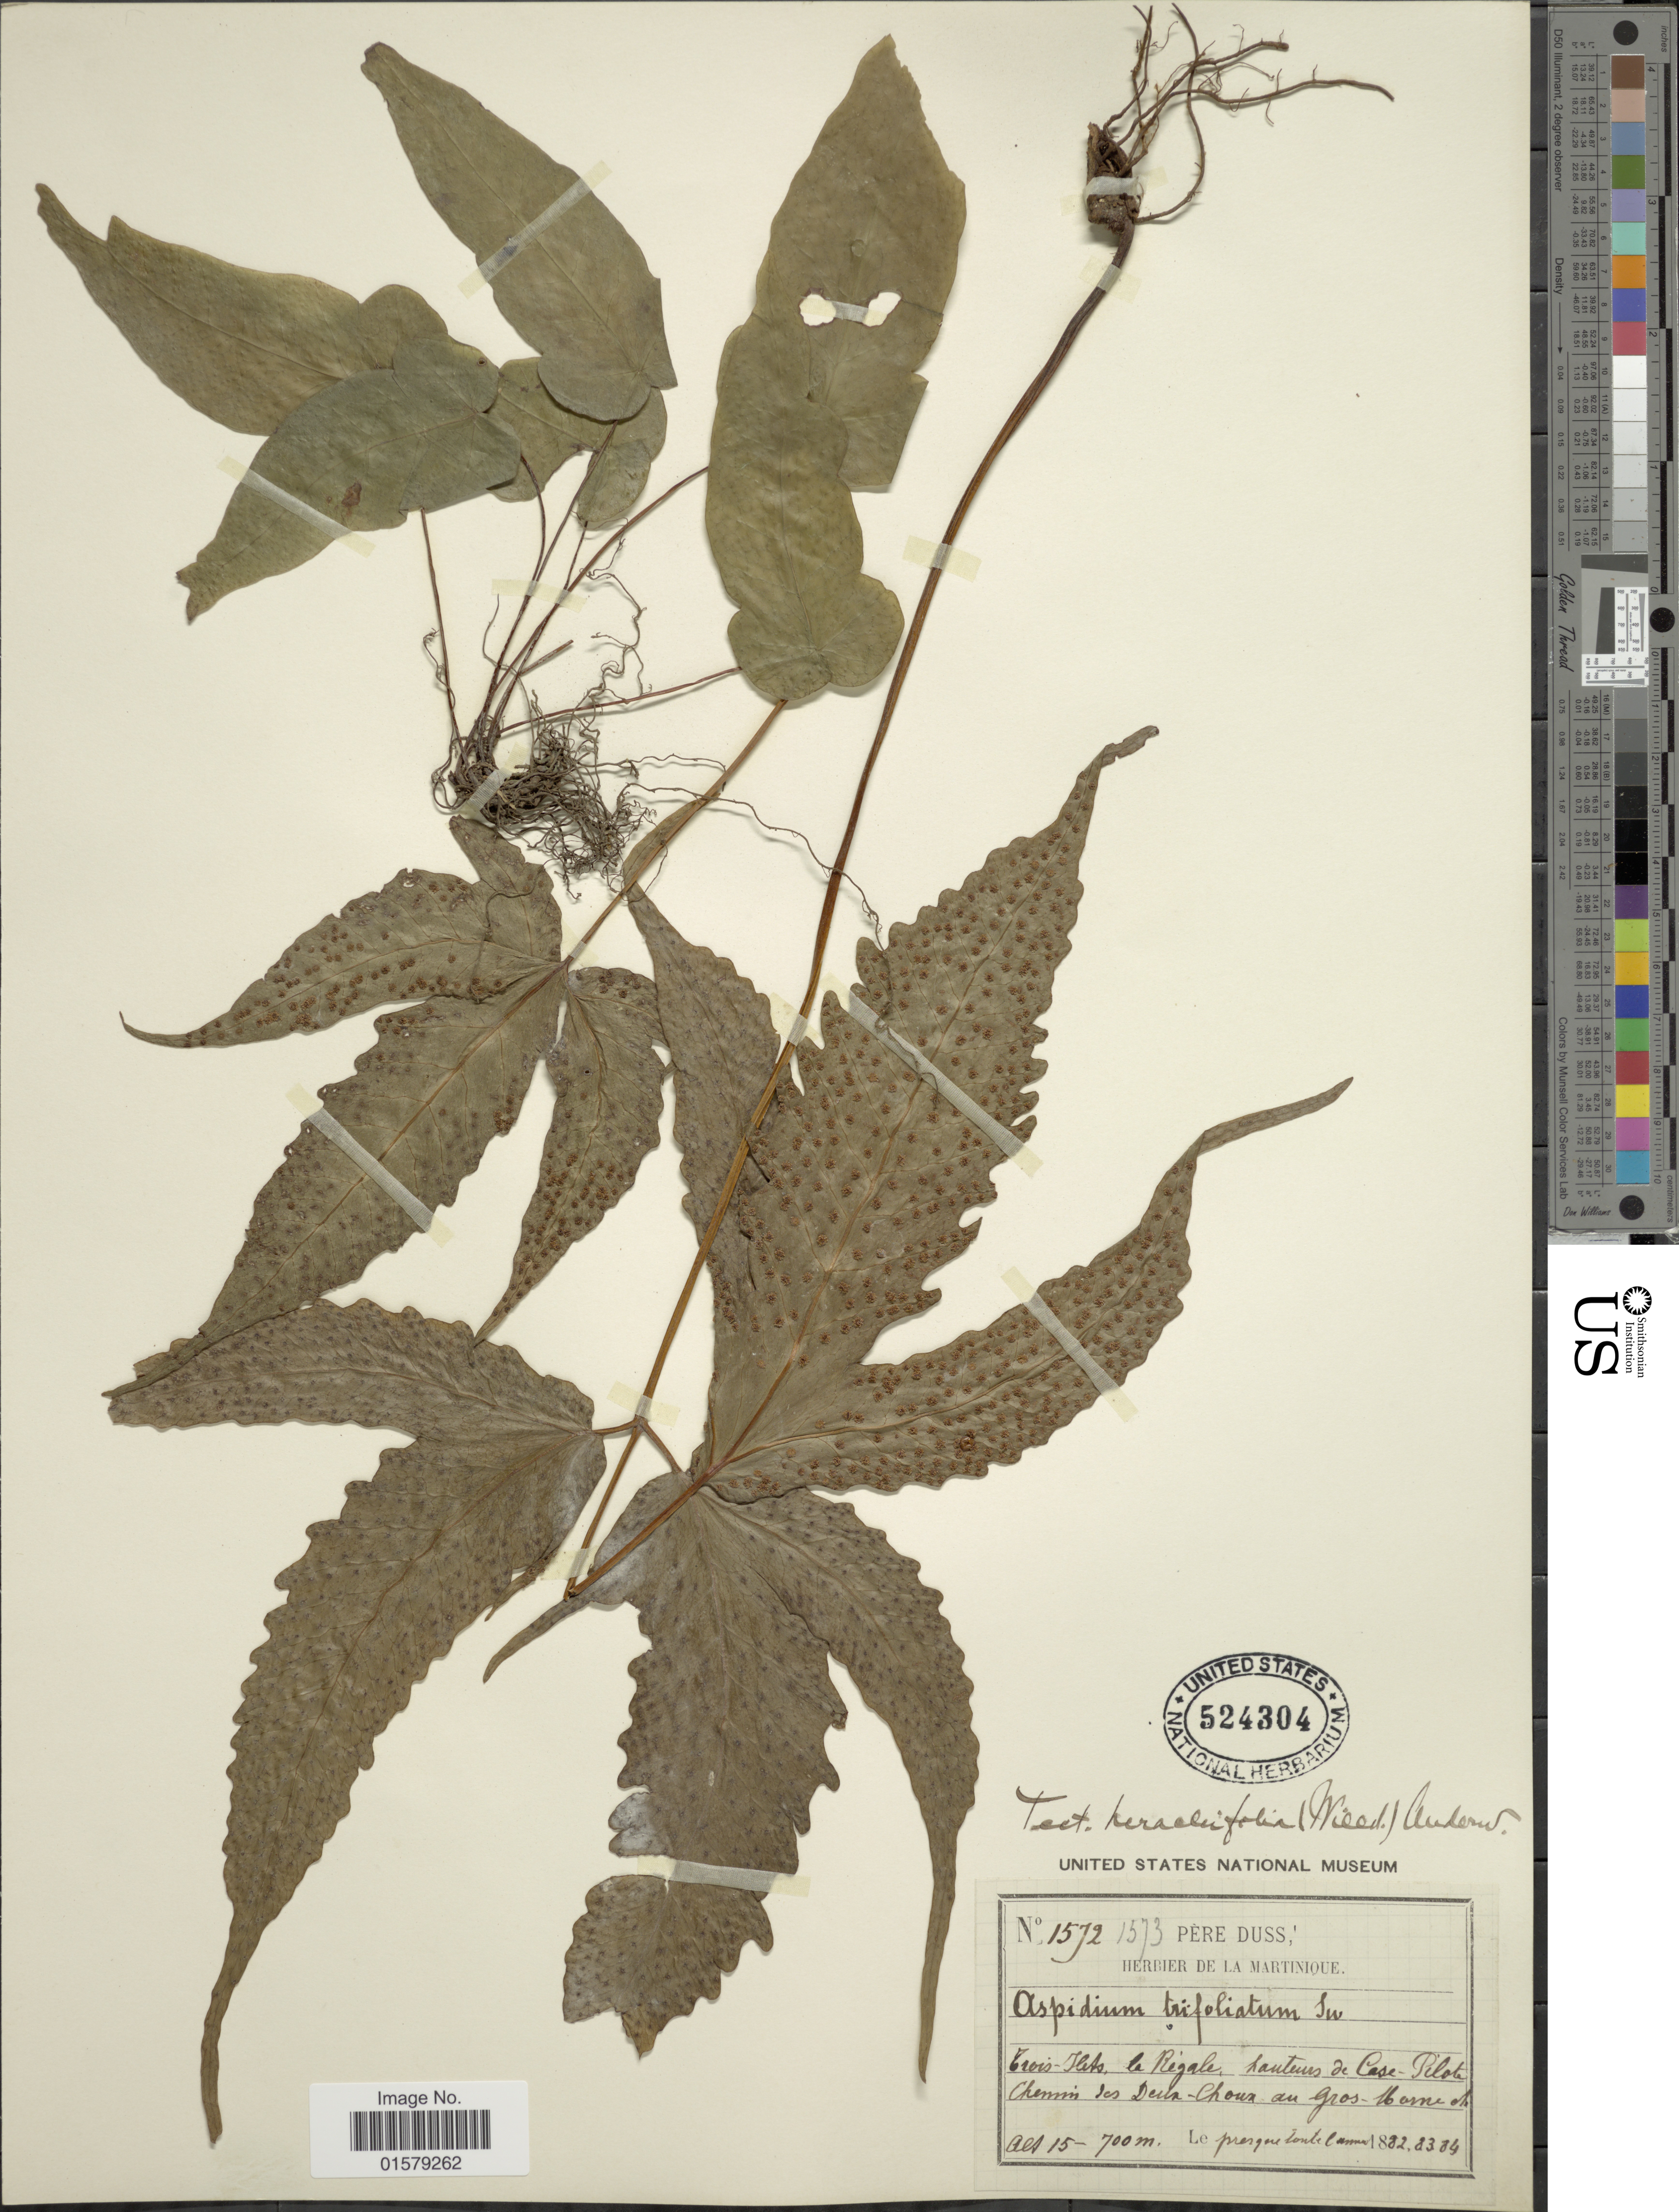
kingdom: Plantae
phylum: Tracheophyta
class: Polypodiopsida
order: Polypodiales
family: Tectariaceae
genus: Tectaria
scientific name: Tectaria heracleifolia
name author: (Willd.) Underw.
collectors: Père Duss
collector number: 1572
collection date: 1832/1834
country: Martinique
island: Martinique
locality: Trois-Îlets, la Régale, hauteurs de Case-Pilote chemin des Deux-Choux au Gros-Morne etc.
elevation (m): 15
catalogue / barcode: US 524304